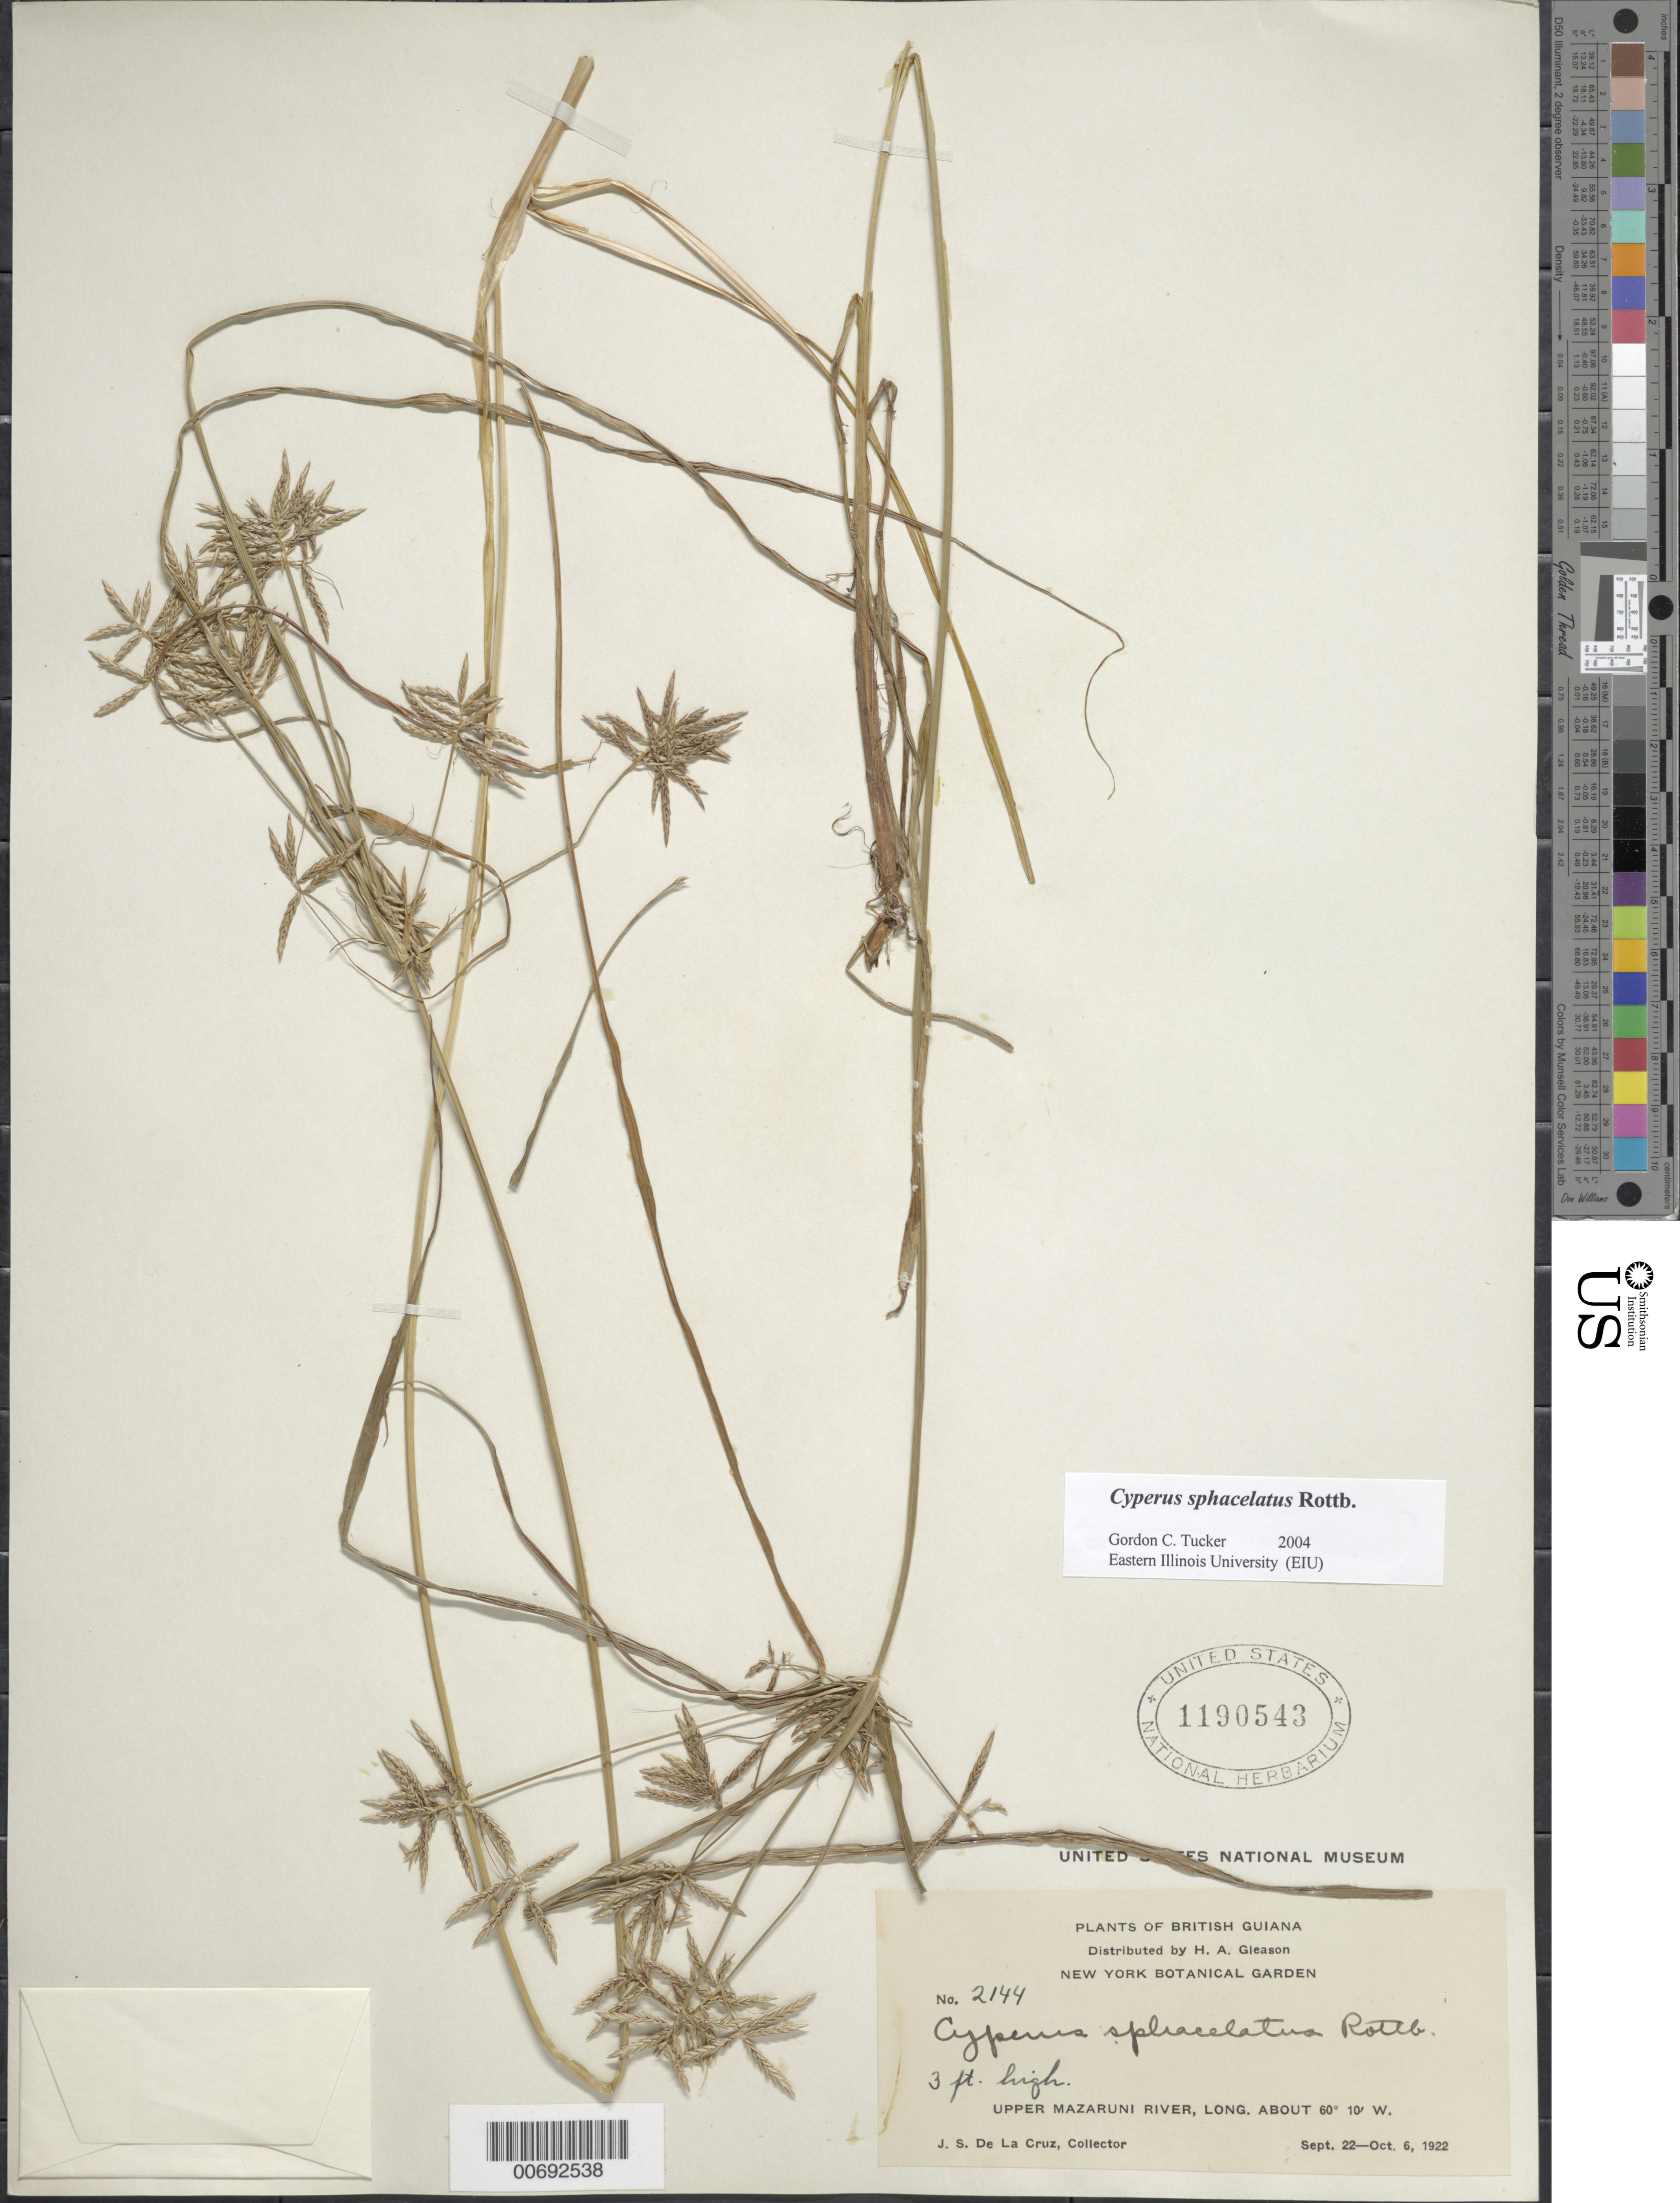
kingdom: Plantae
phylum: Tracheophyta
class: Liliopsida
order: Poales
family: Cyperaceae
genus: Cyperus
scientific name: Cyperus sphacelatus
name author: Rottb.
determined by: Tucker, G. C.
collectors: J. S. de la Cruz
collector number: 2144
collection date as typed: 22-Sep-22 to 6-Oct-22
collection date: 1922-09-22/1922-10-06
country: Guyana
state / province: Cuyuni-Mazaruni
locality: Upper Mazaruni R.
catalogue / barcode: US 1190543